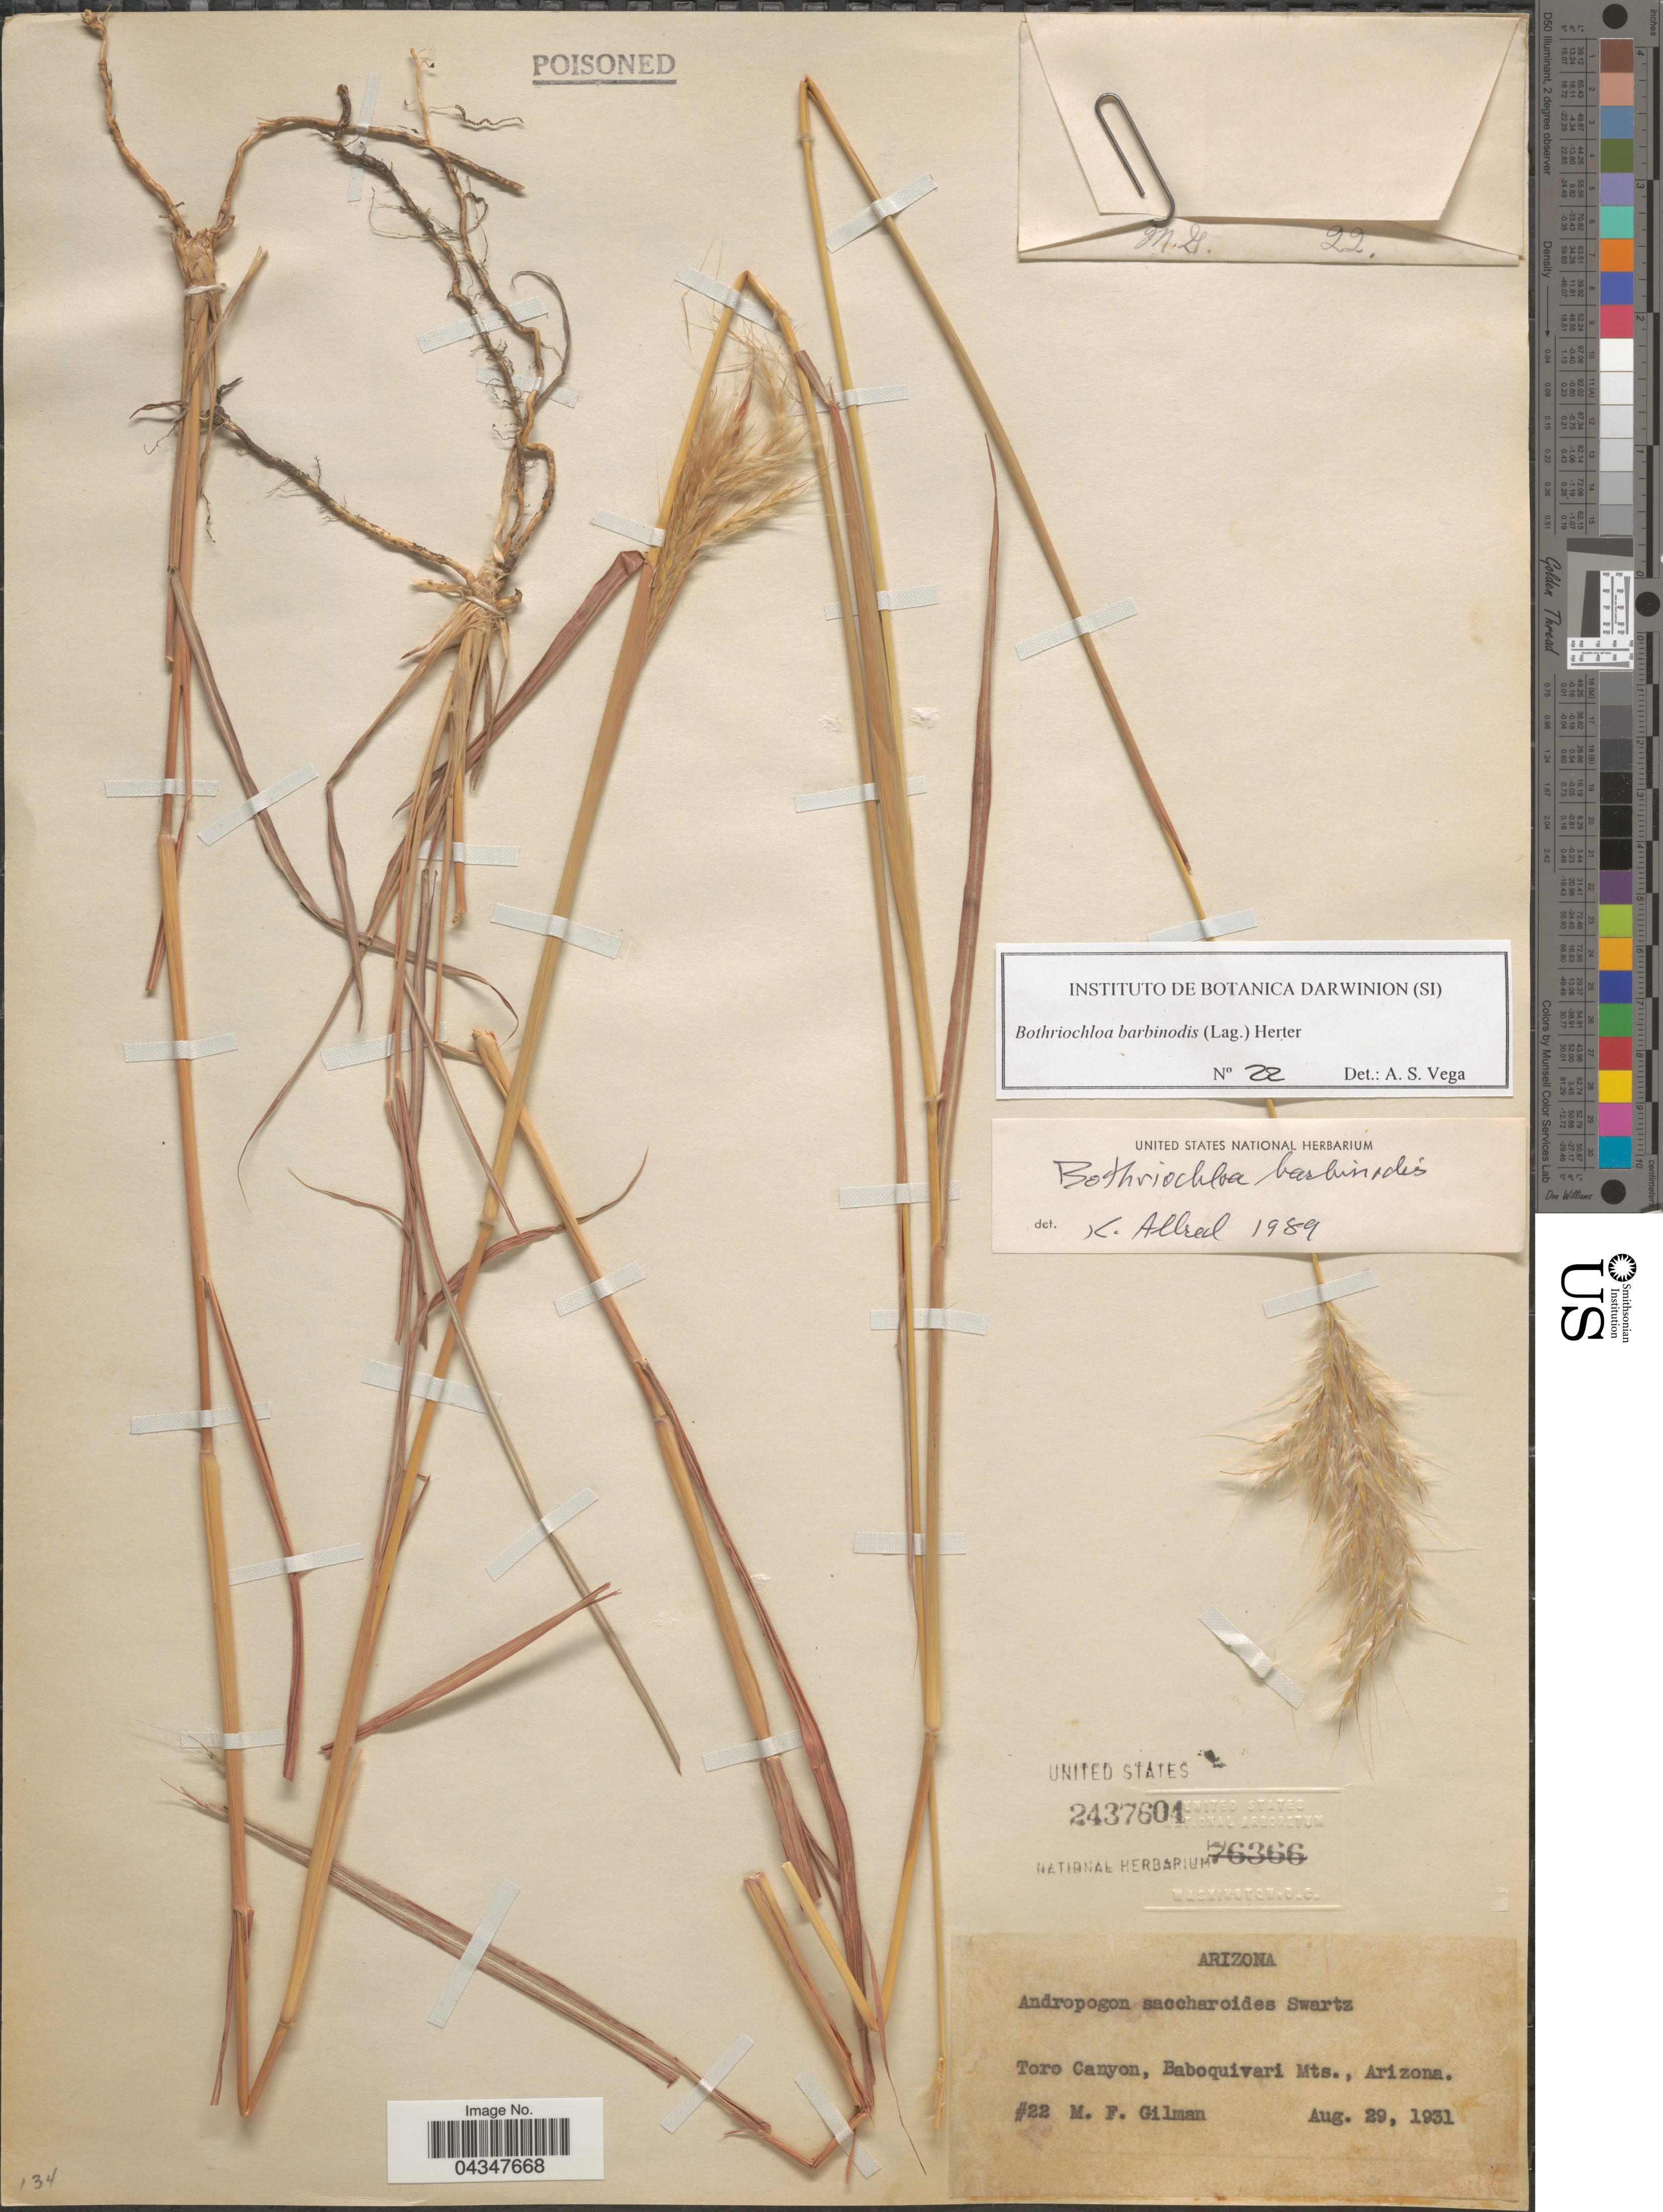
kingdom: Plantae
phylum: Tracheophyta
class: Liliopsida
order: Poales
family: Poaceae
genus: Bothriochloa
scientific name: Bothriochloa barbinodis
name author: (Lag.) Herter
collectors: M. F. Gilman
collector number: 22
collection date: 1931-08-29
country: United States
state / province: Arizona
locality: Toro Canyon, Baboquivari Mts.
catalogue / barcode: US 2437604